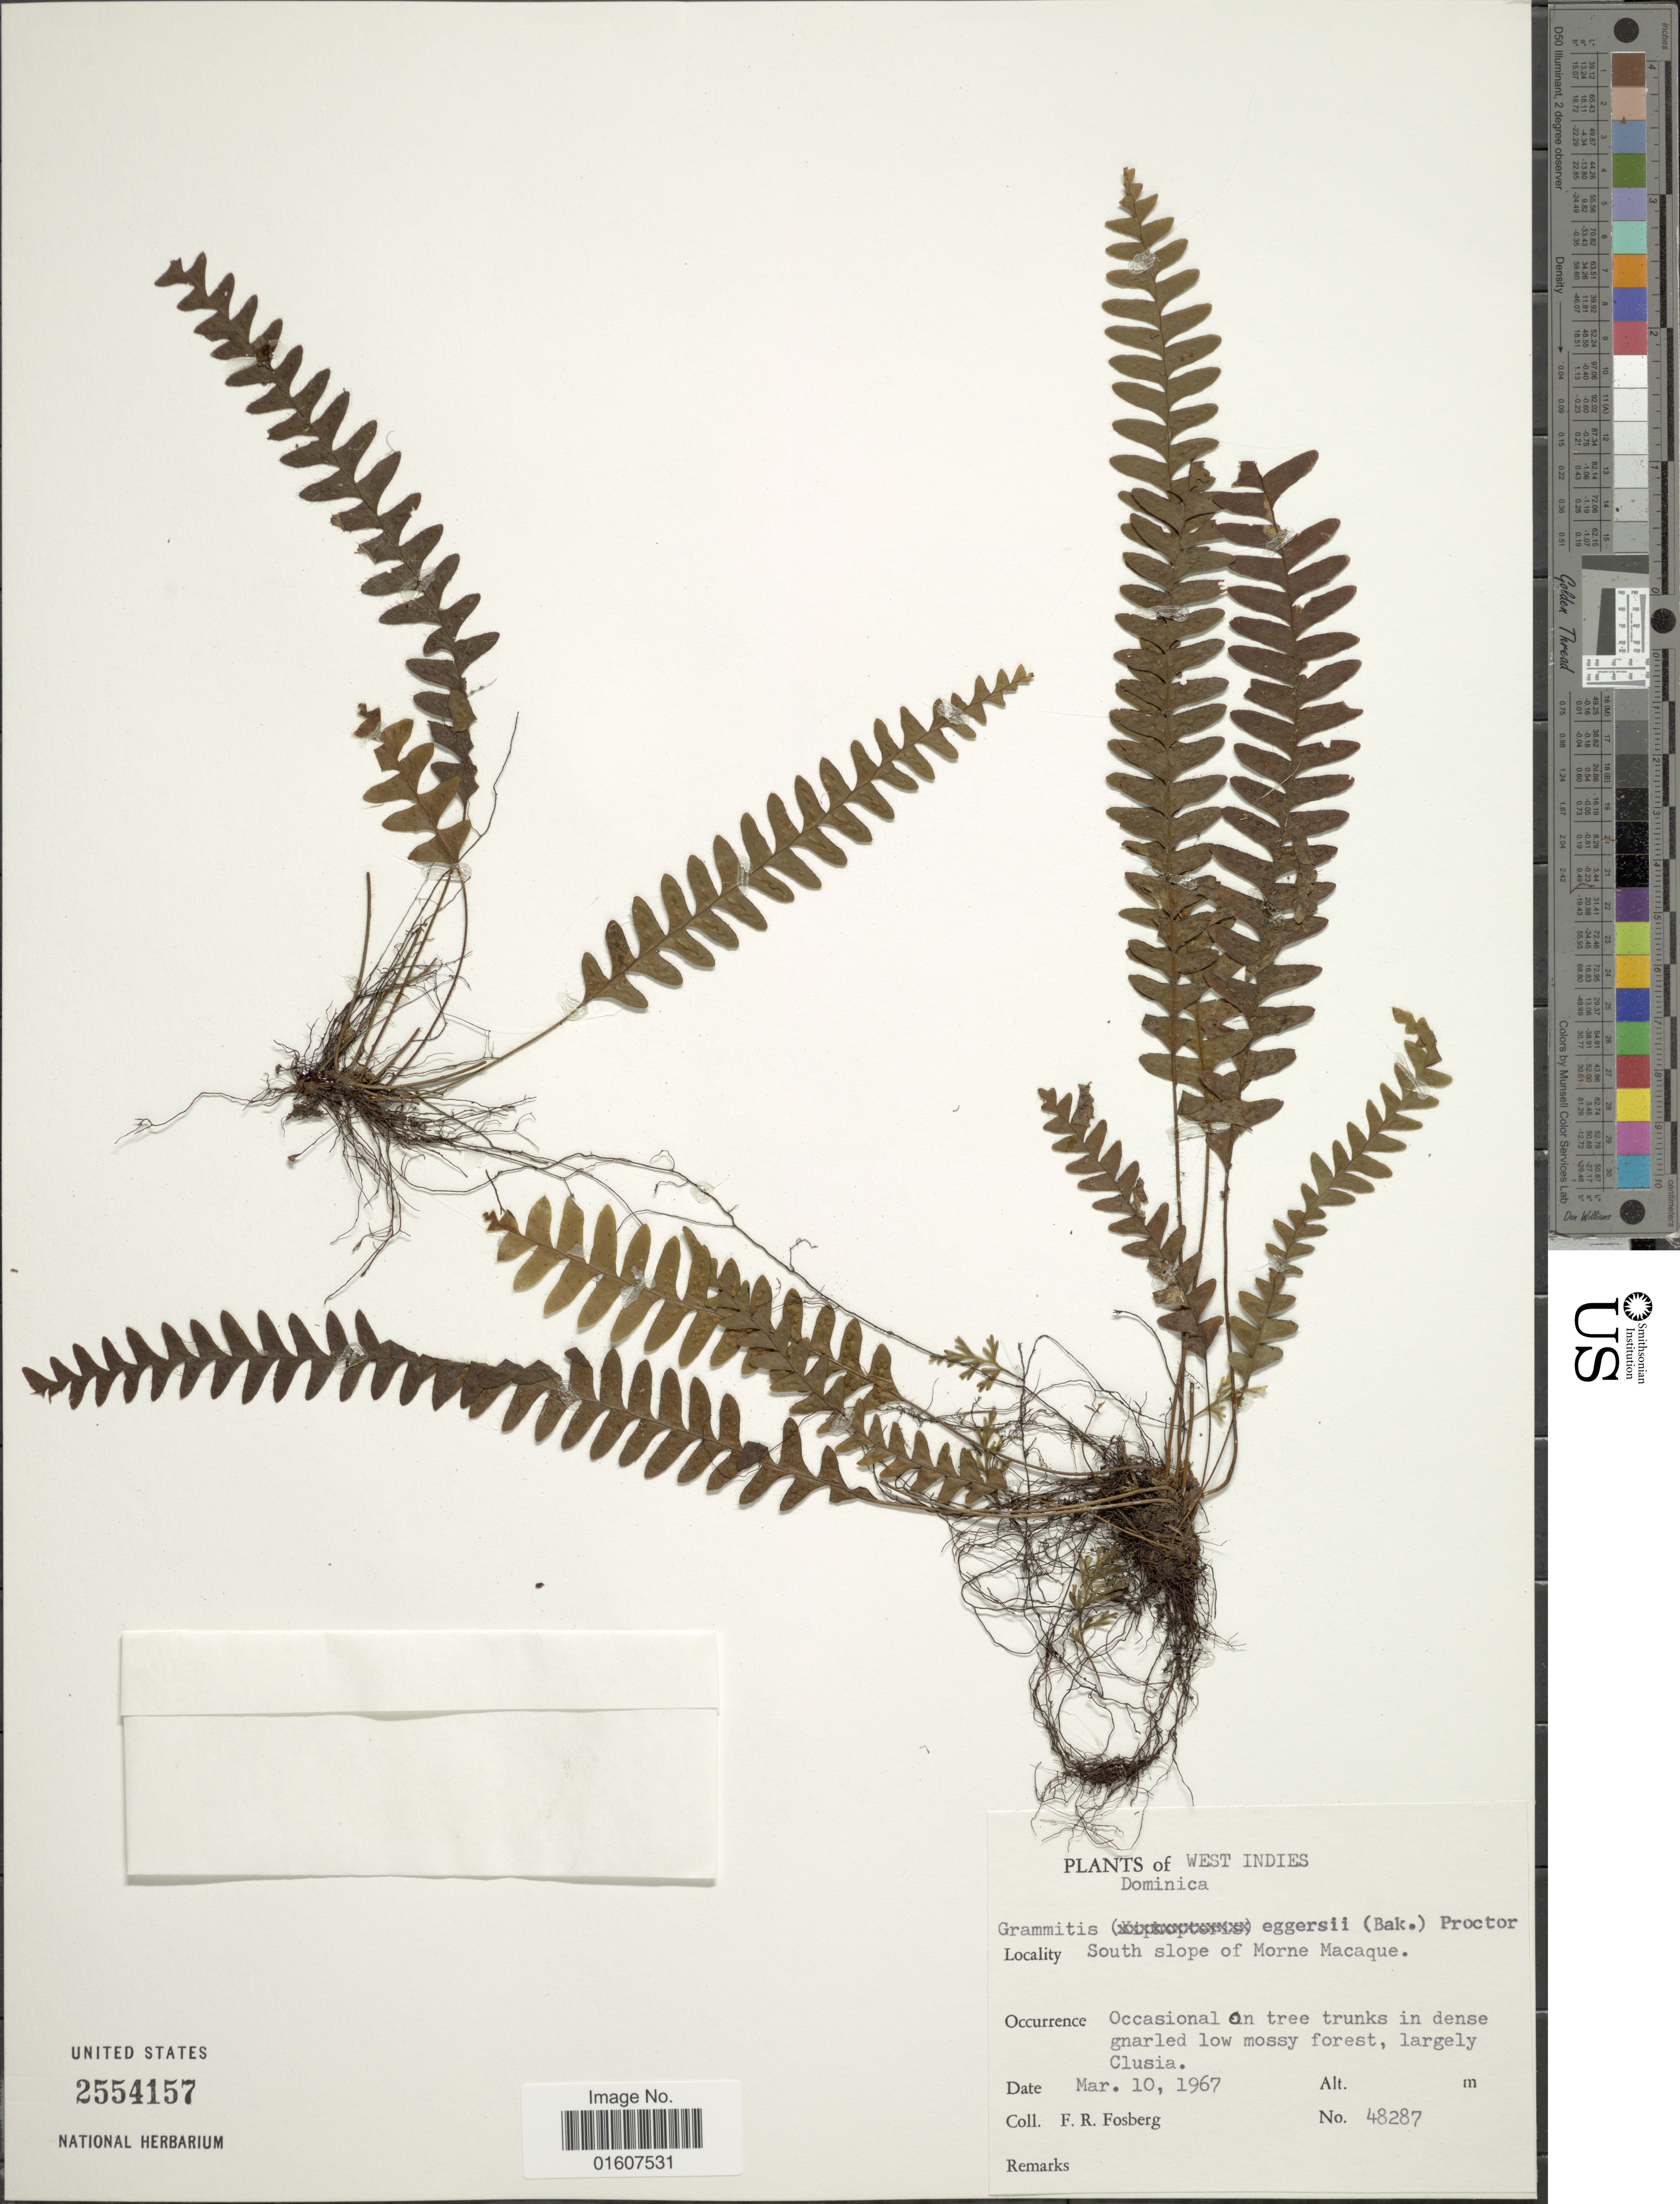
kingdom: Plantae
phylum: Tracheophyta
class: Polypodiopsida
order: Polypodiales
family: Polypodiaceae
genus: Terpsichore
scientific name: Terpsichore eggersii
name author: (Baker ex Hook.) A.R. Sm.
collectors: F. R. Fosberg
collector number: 48287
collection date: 1967-03-10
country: Dominica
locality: South slope of Morne Macaque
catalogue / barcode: US 2554157